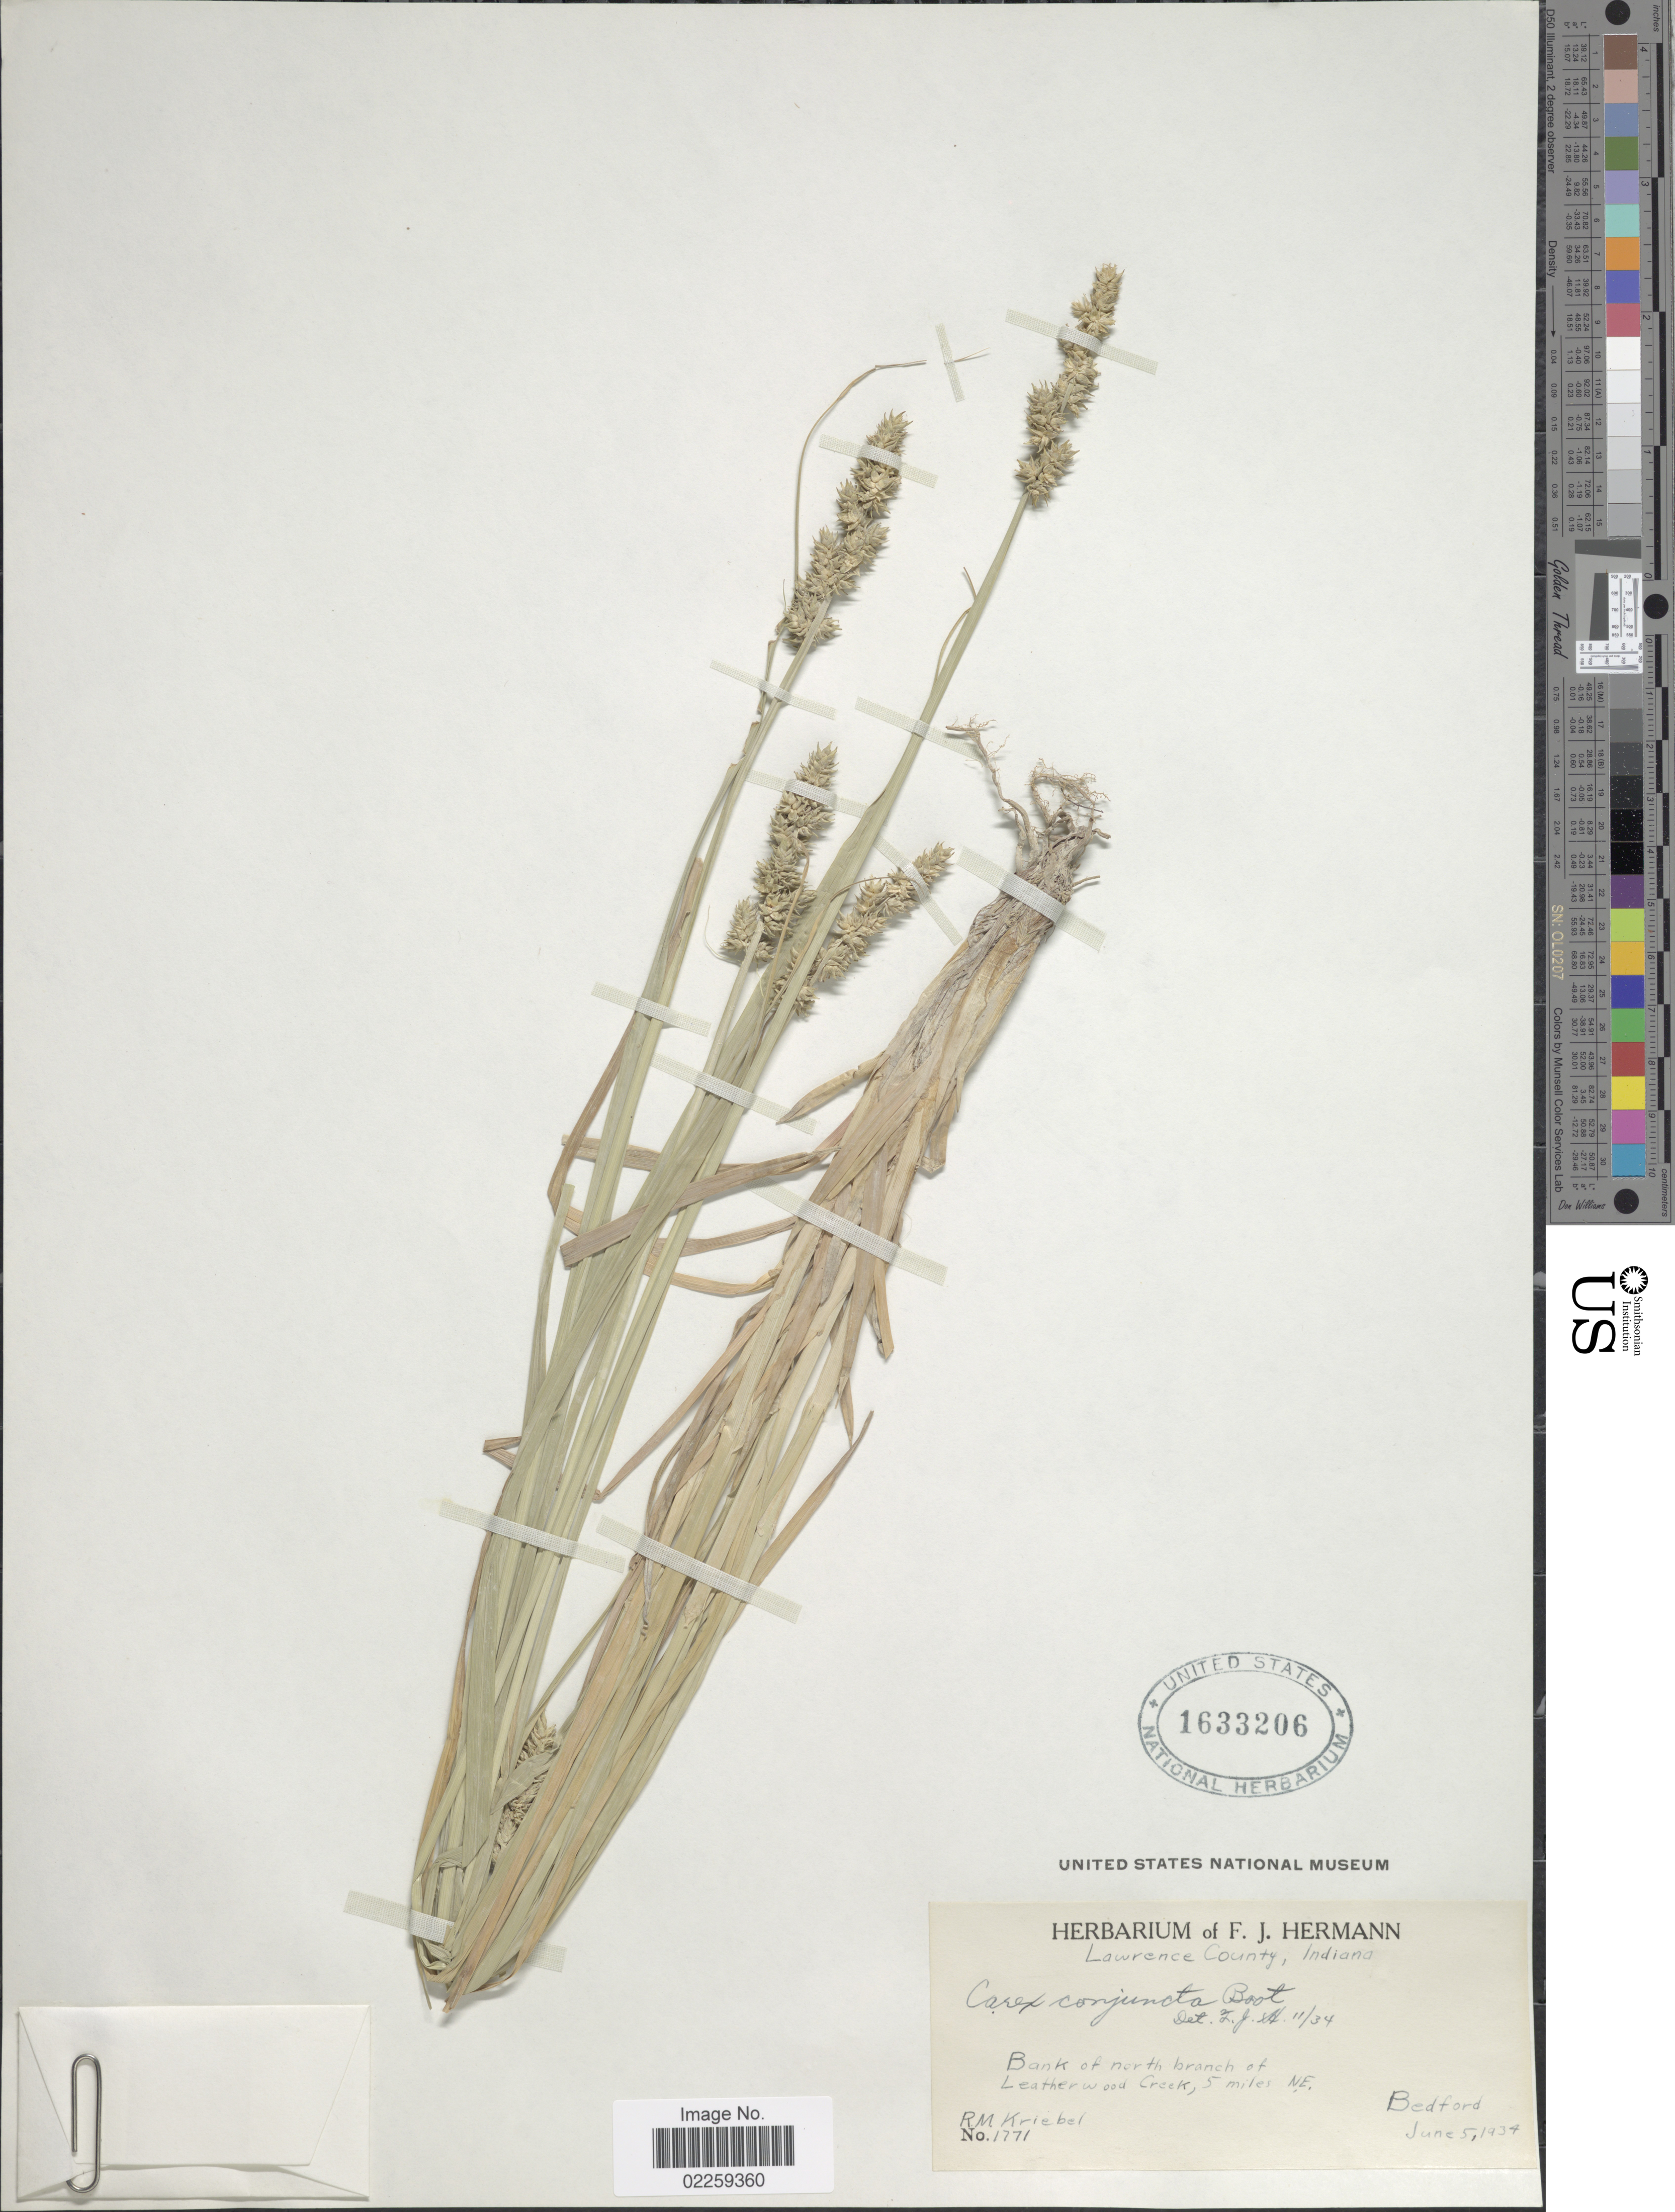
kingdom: Plantae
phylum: Tracheophyta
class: Liliopsida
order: Poales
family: Cyperaceae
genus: Carex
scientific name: Carex conjuncta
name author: Boott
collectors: R. M. Kriebel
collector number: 1771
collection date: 1934-06-05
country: United States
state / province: Indiana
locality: Lawrence County, Bank of north branch of Leatherwood Creek, 5 miles NE Bedford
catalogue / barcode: US 1633206